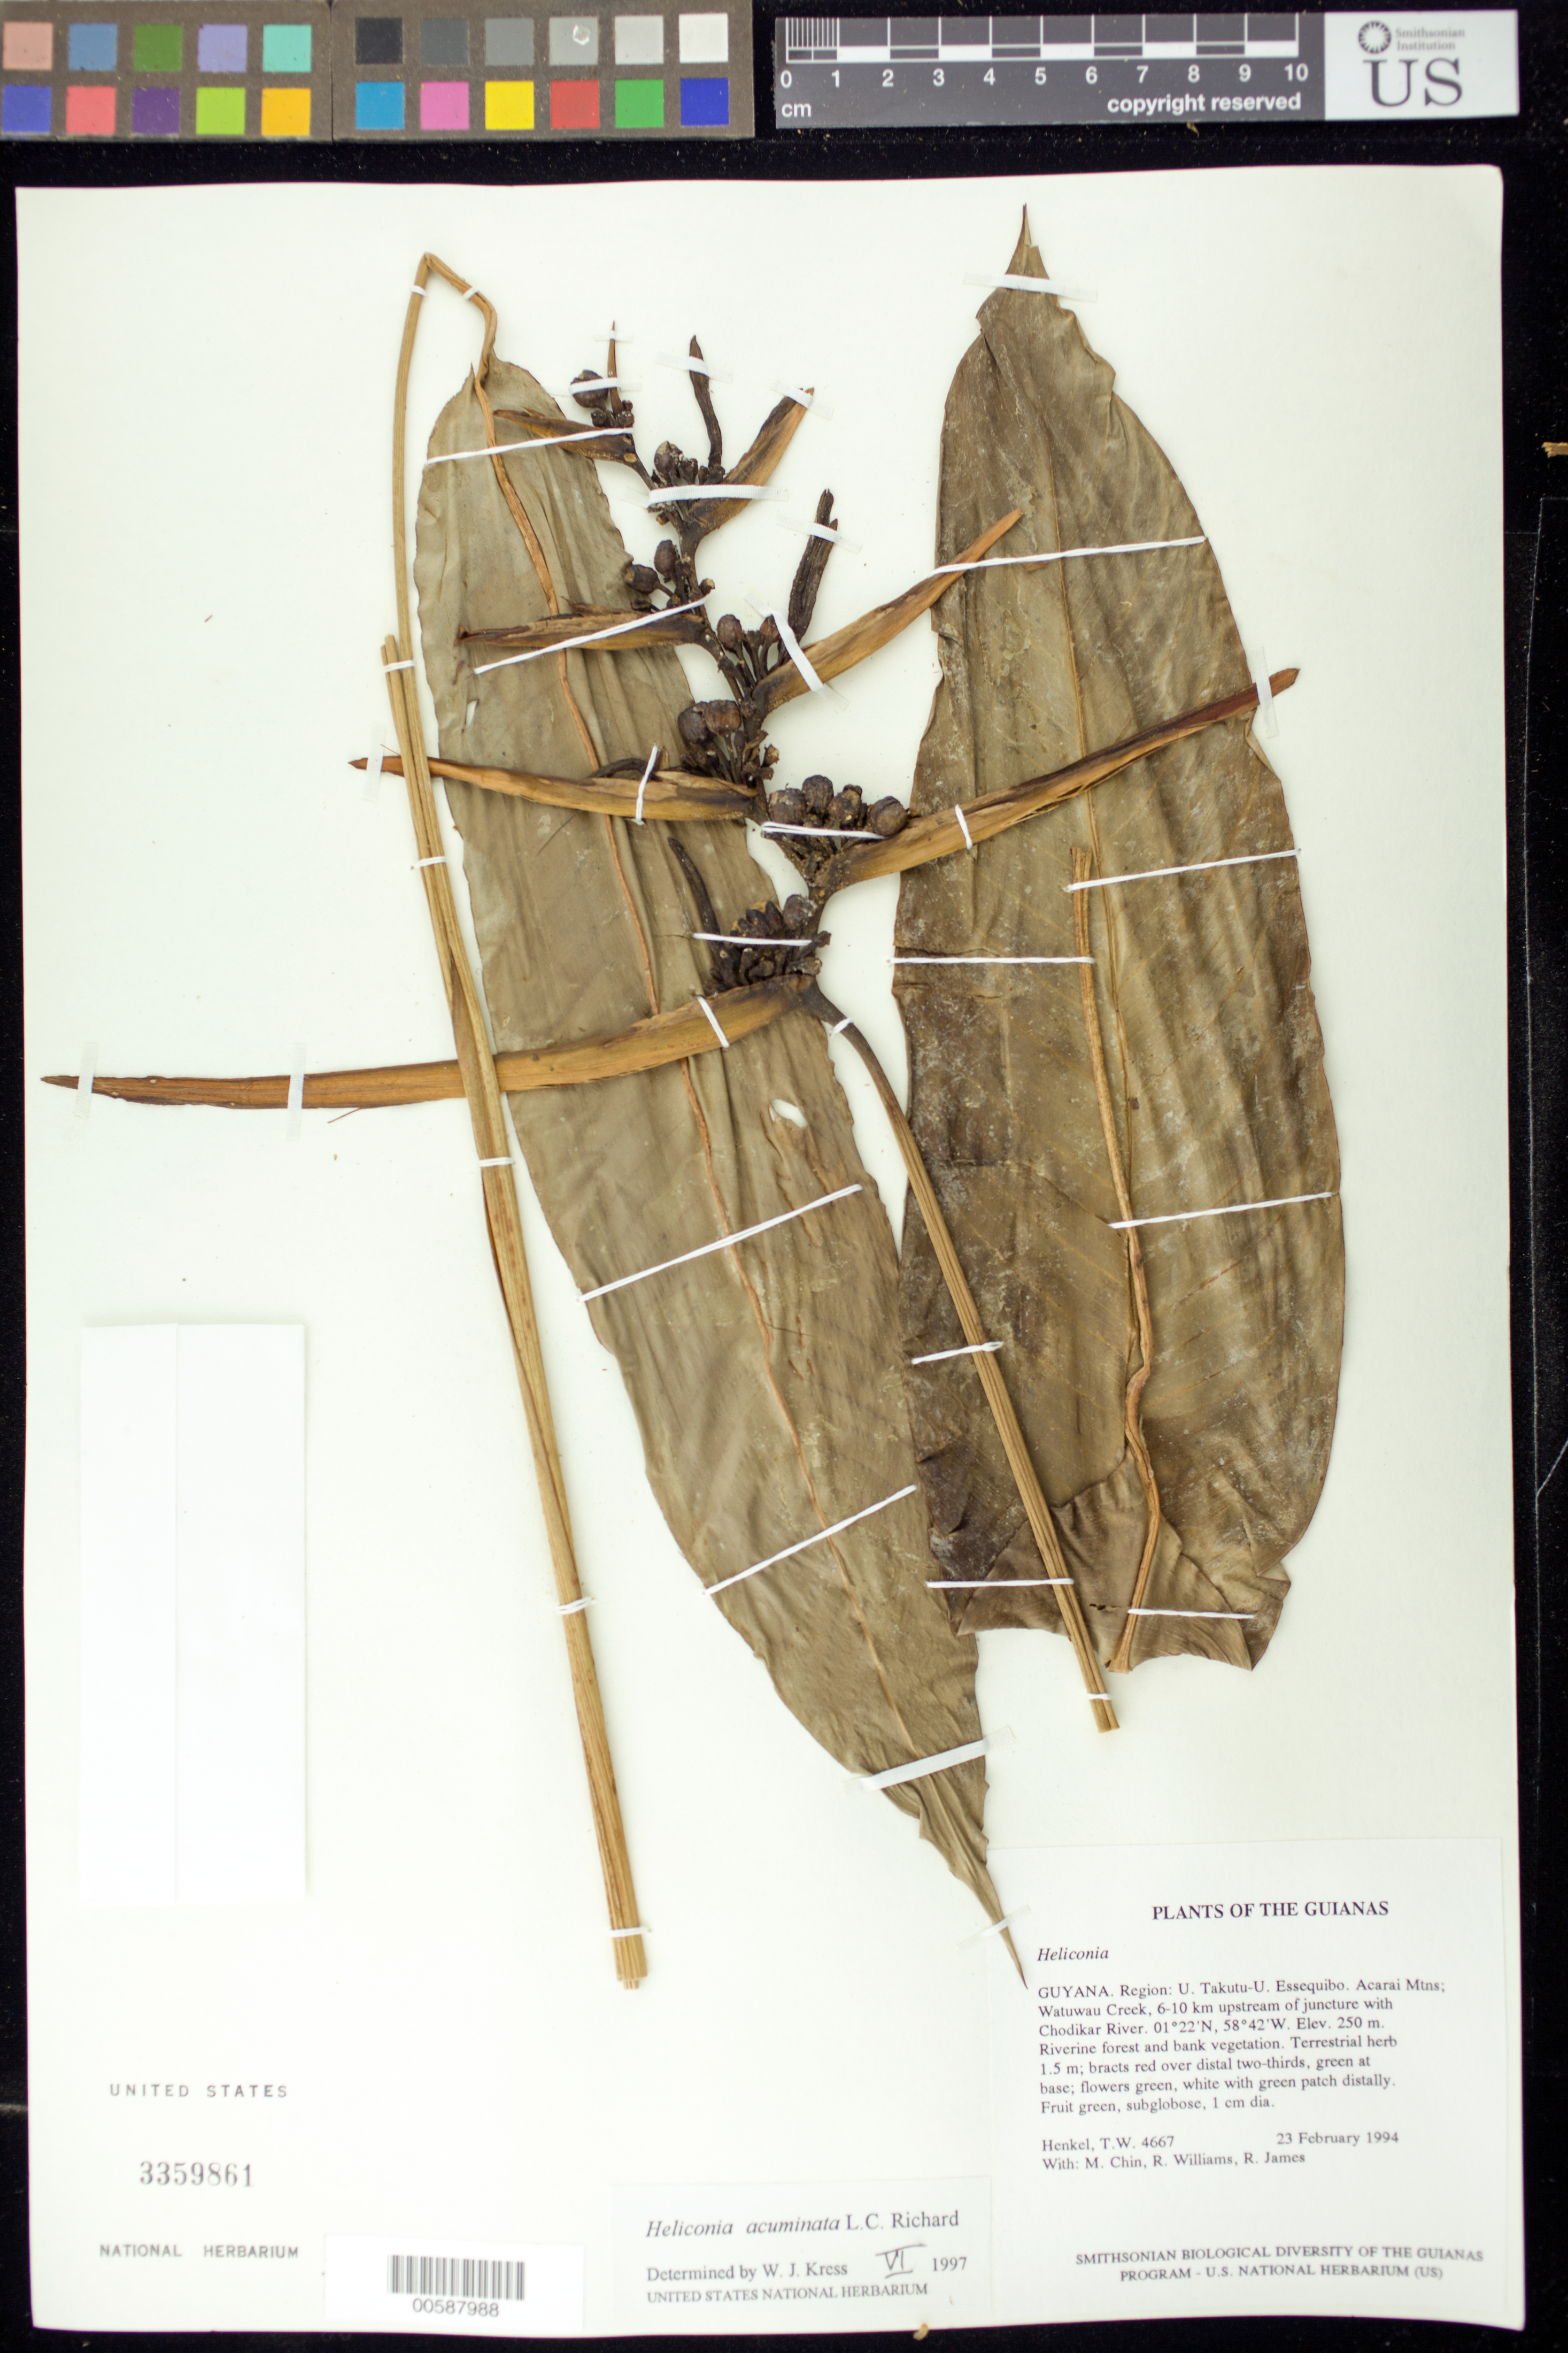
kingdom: Plantae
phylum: Tracheophyta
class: Liliopsida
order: Zingiberales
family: Heliconiaceae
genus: Heliconia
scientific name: Heliconia acuminata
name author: A. Rich.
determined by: Kress, W. J., (US), Smithsonian Institution - National Museum of Natural History (UNITED STATES)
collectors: T. Henkel, M. Chin, R. Williams & R. James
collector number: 4667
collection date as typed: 23 February 1994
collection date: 1994-02-23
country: Guyana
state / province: U. Takutu-U. Essequibo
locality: Acarai Mts; Watuwau Creek, 6-10 km upstream of juncture with Chodikar River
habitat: Riverine forest and bank vegetation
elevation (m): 250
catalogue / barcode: US 3359861